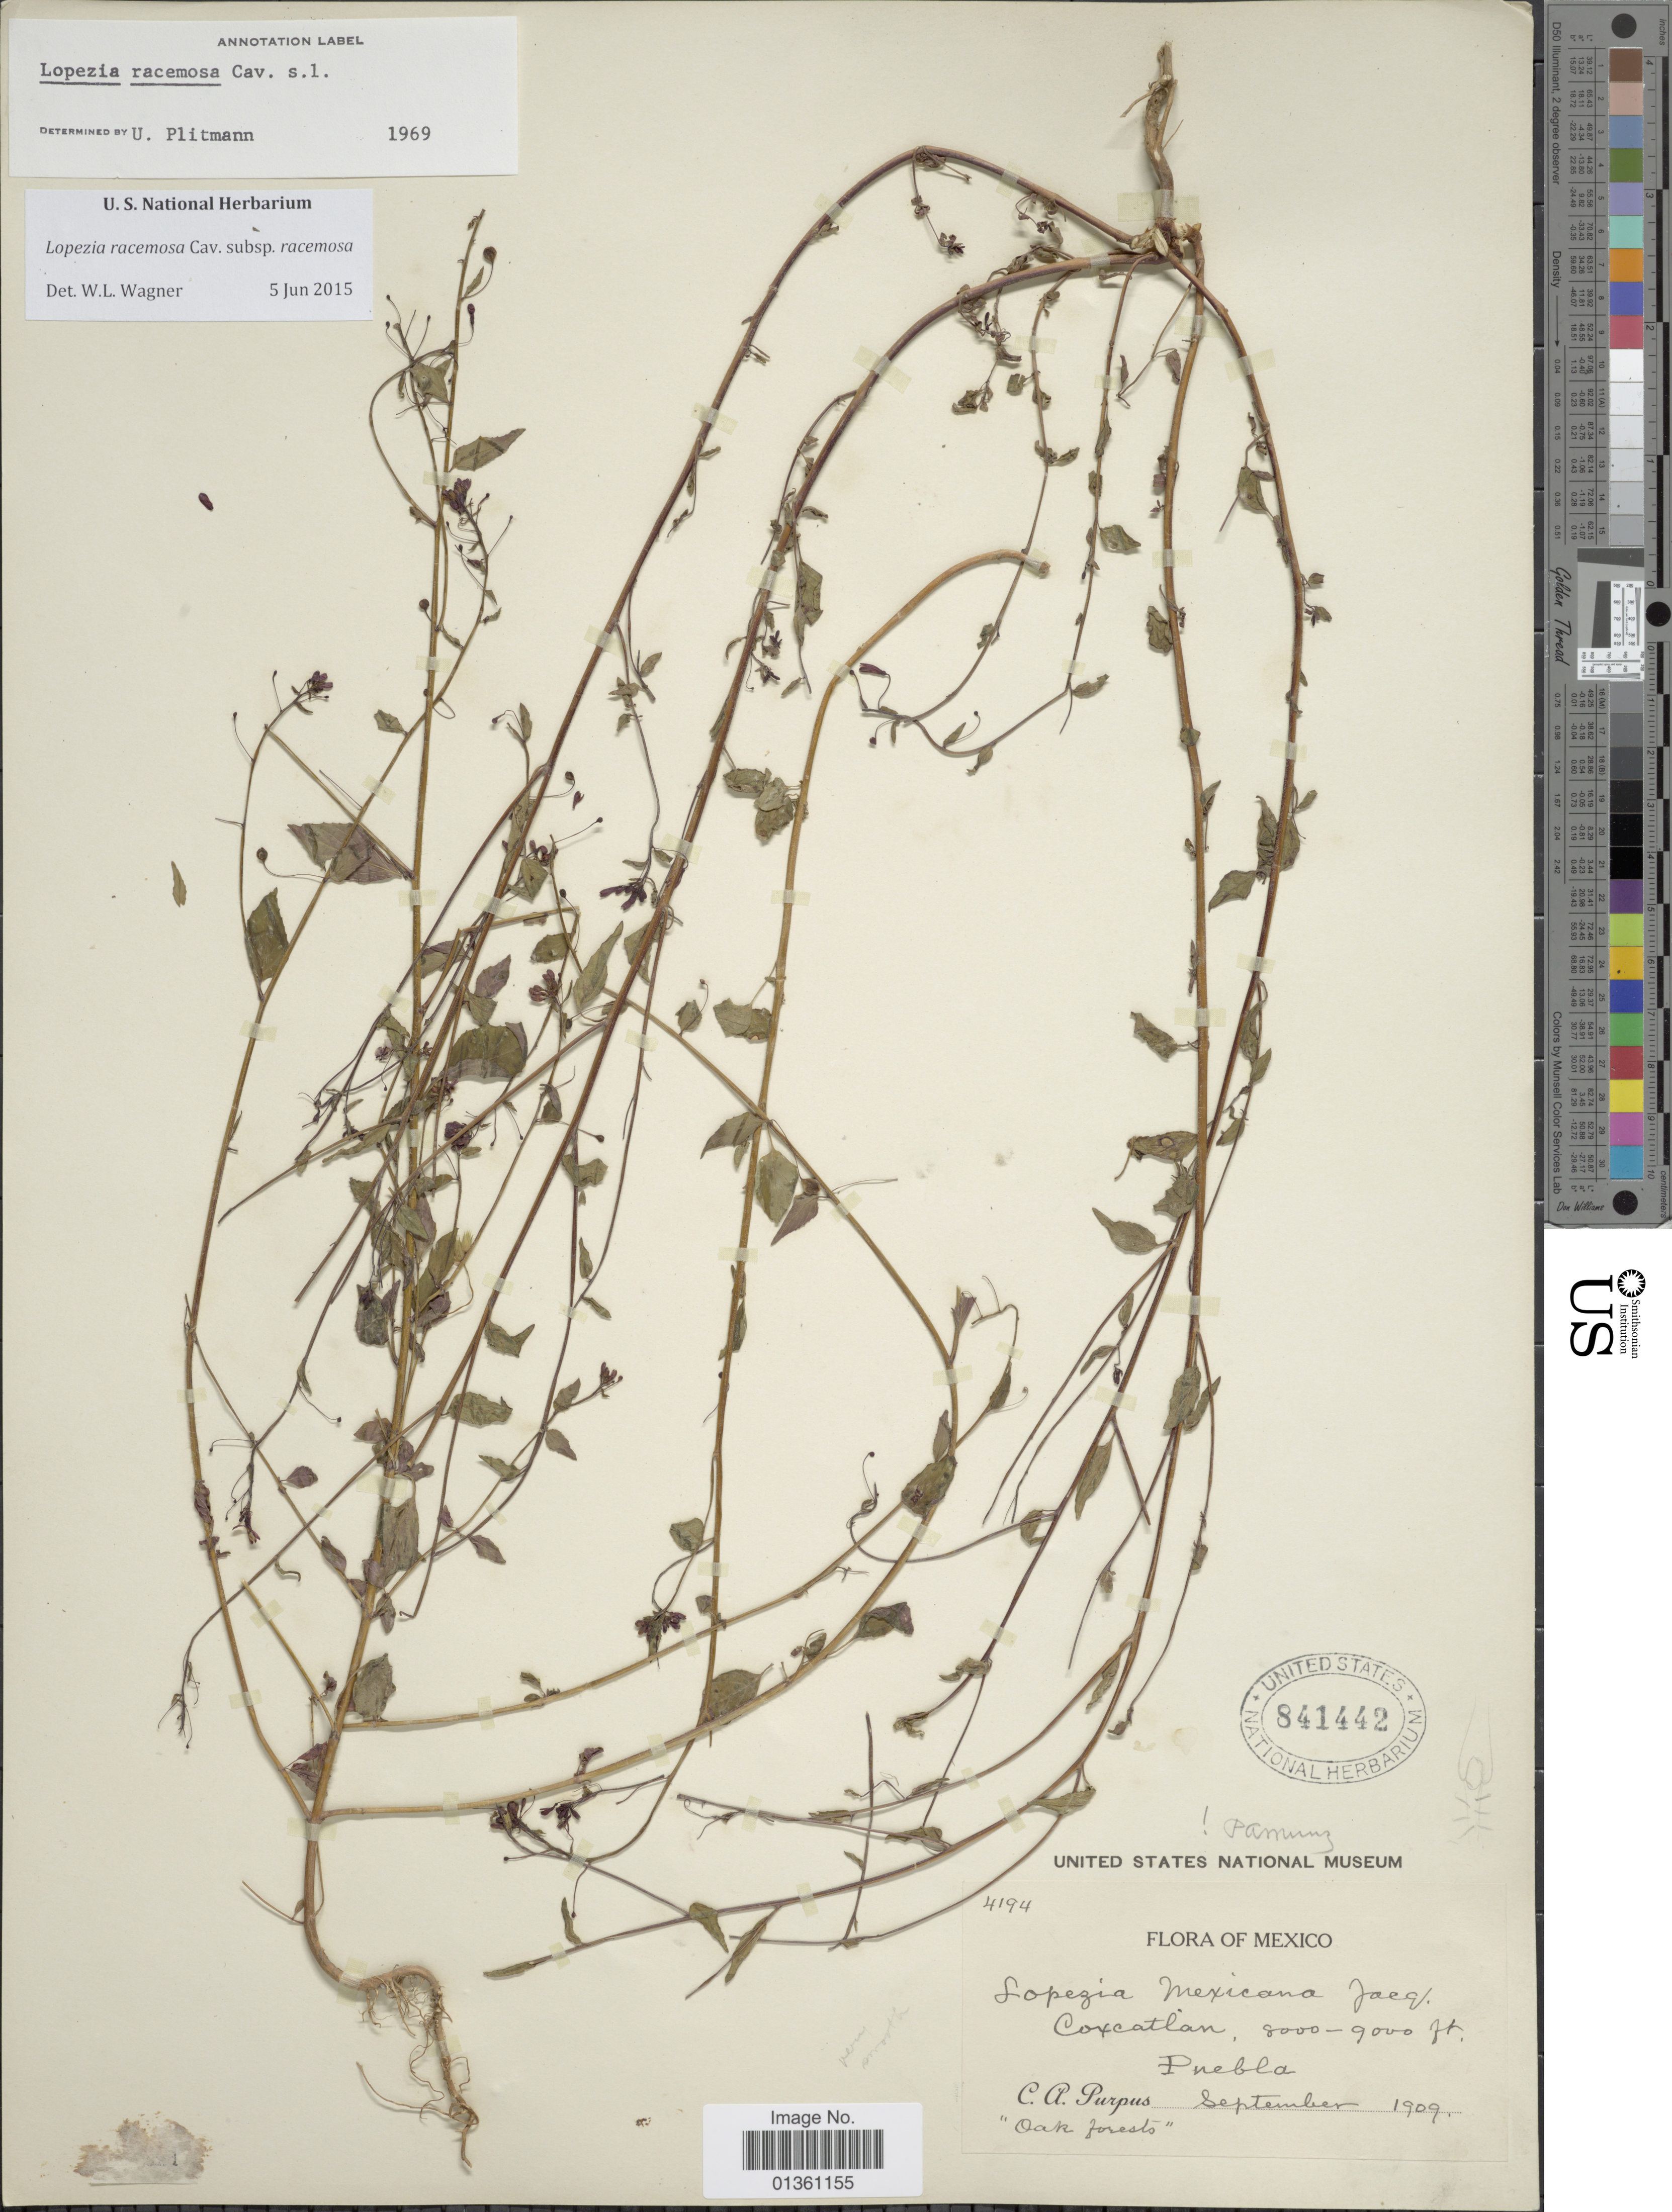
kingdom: Plantae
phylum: Tracheophyta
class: Magnoliopsida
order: Myrtales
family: Onagraceae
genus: Lopezia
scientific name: Lopezia racemosa subsp. racemosa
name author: Cav.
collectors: C. A. Purpus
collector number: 4194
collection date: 1909-09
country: Mexico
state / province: Puebla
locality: Coxcatlan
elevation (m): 2438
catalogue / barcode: US 841442